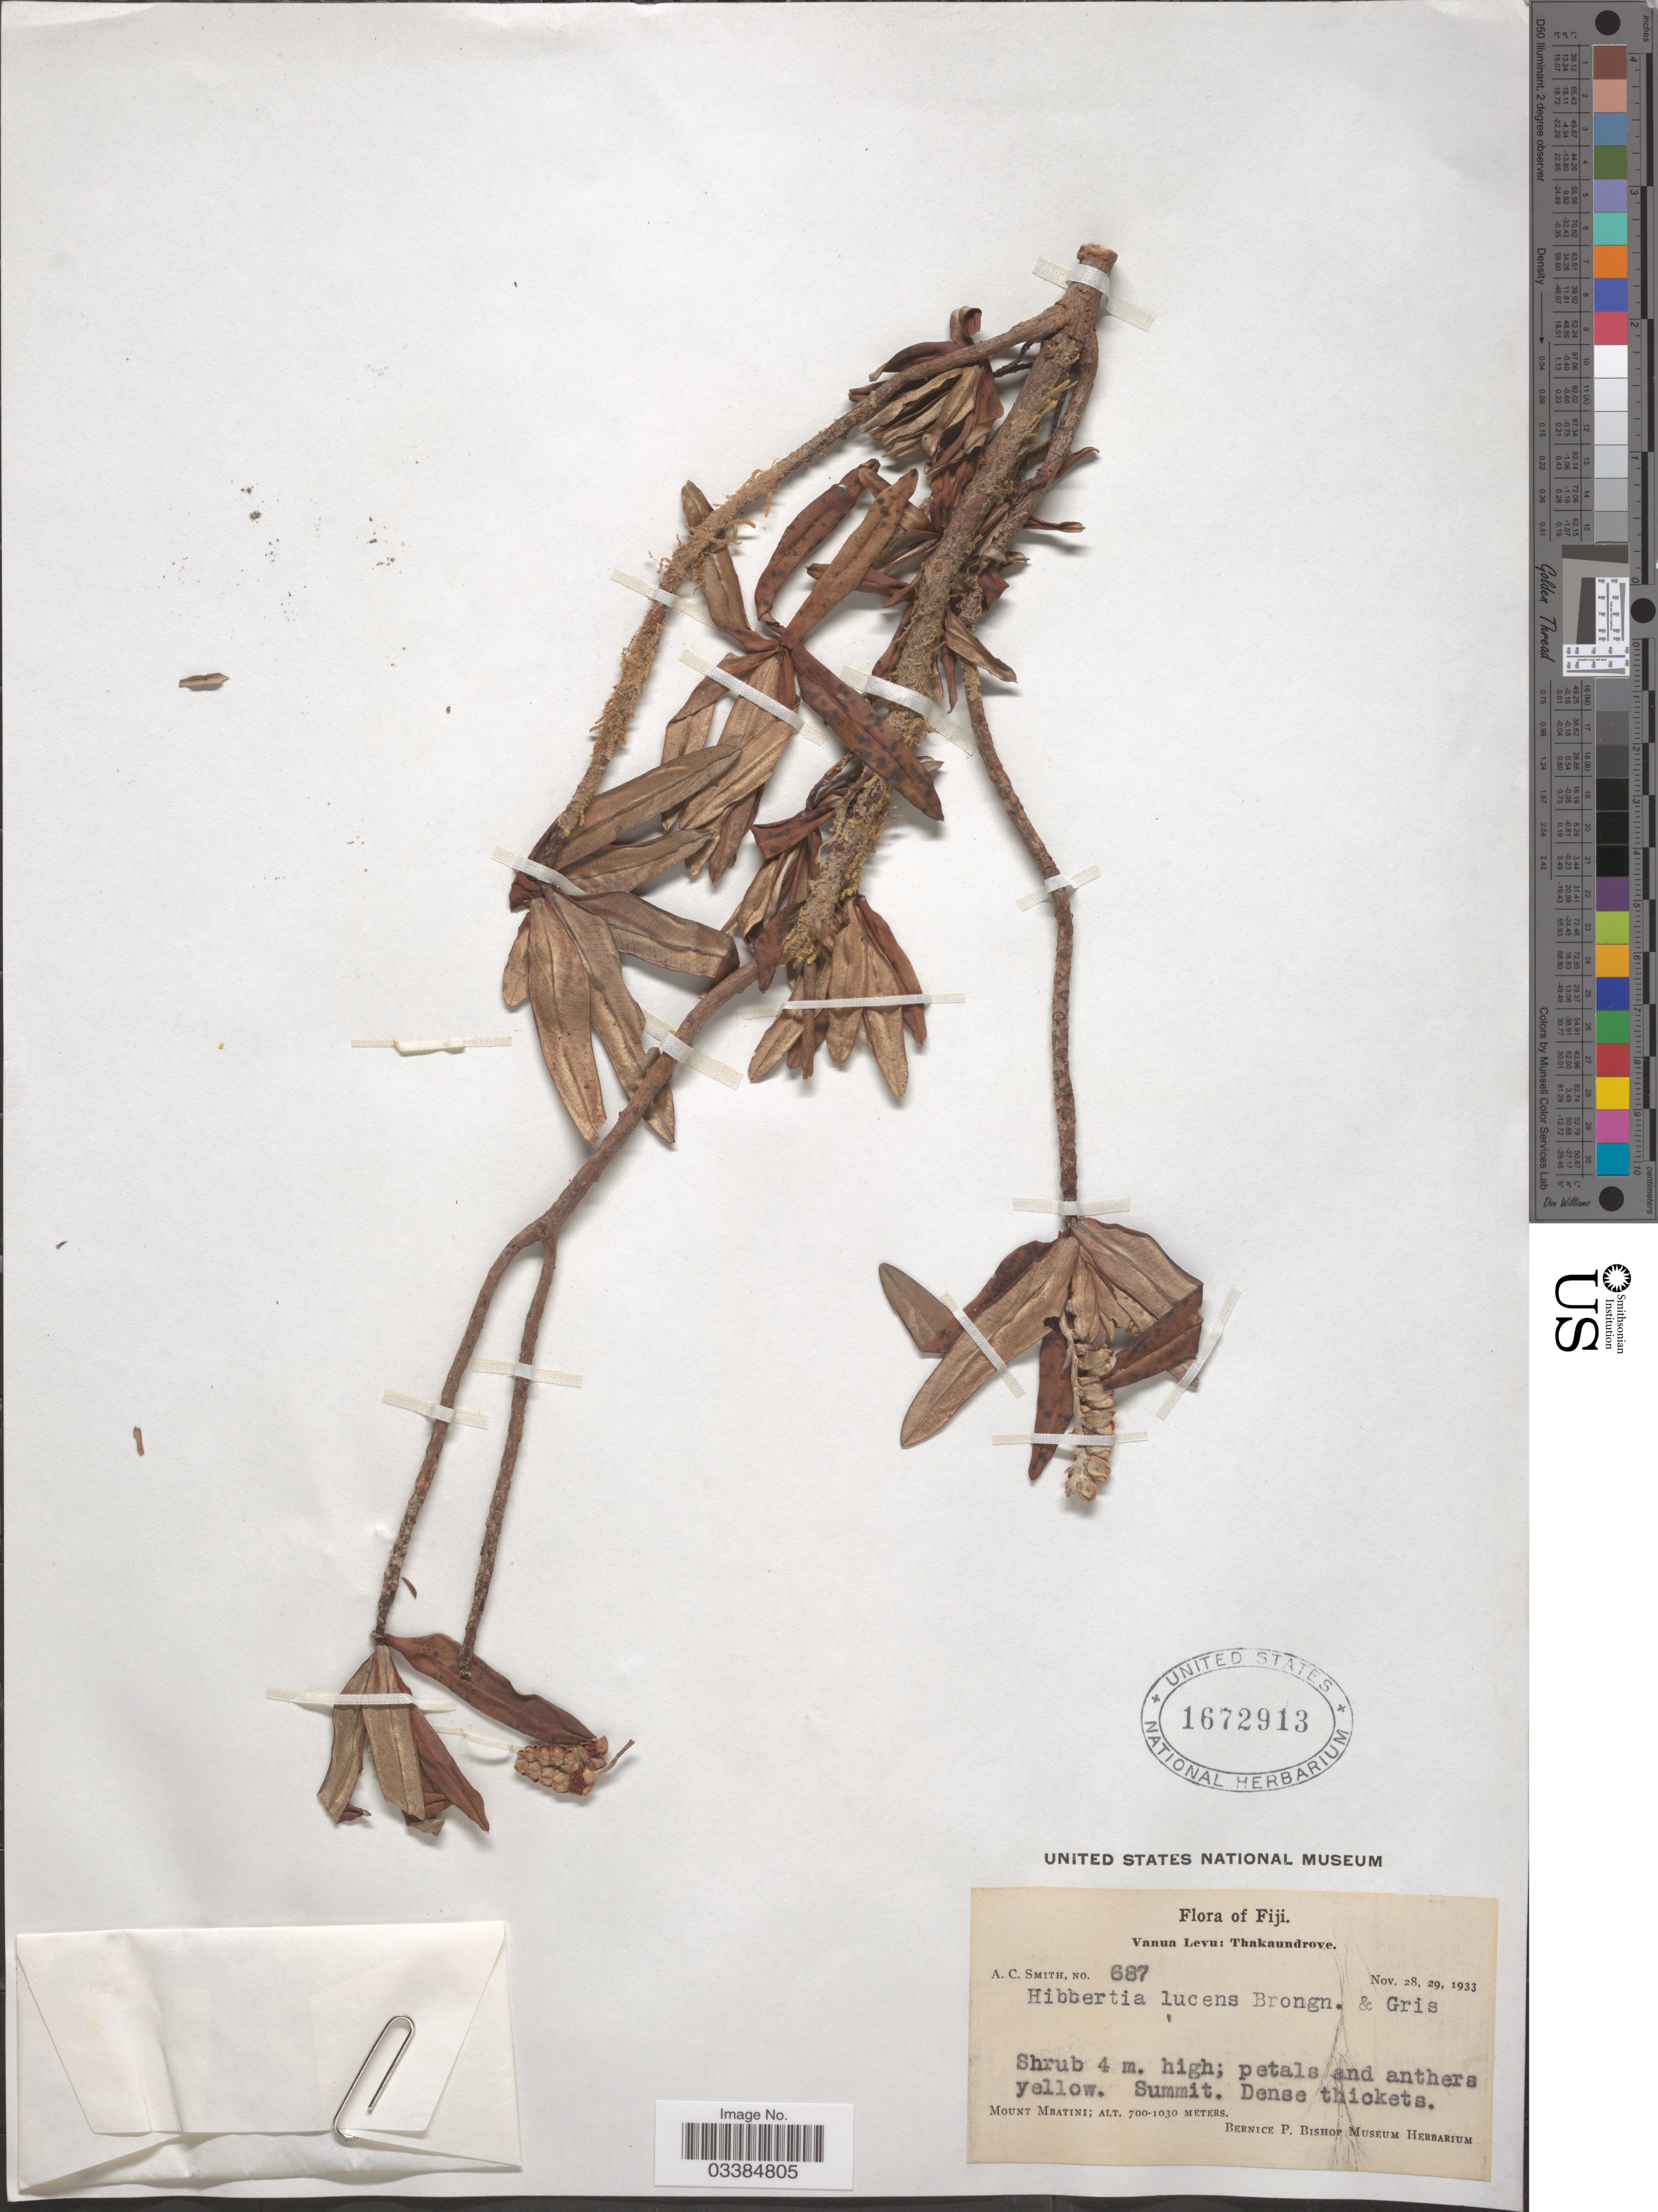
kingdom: Plantae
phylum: Tracheophyta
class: Magnoliopsida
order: Dilleniales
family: Dilleniaceae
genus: Hibbertia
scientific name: Hibbertia lucens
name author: Brongn. & Gris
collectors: A. C. Smith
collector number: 687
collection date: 1933-11-28/1933-11-29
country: Fiji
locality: Vanua Levu: Thakaundrove. Mount Mbatini.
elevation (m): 700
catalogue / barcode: US 1672913